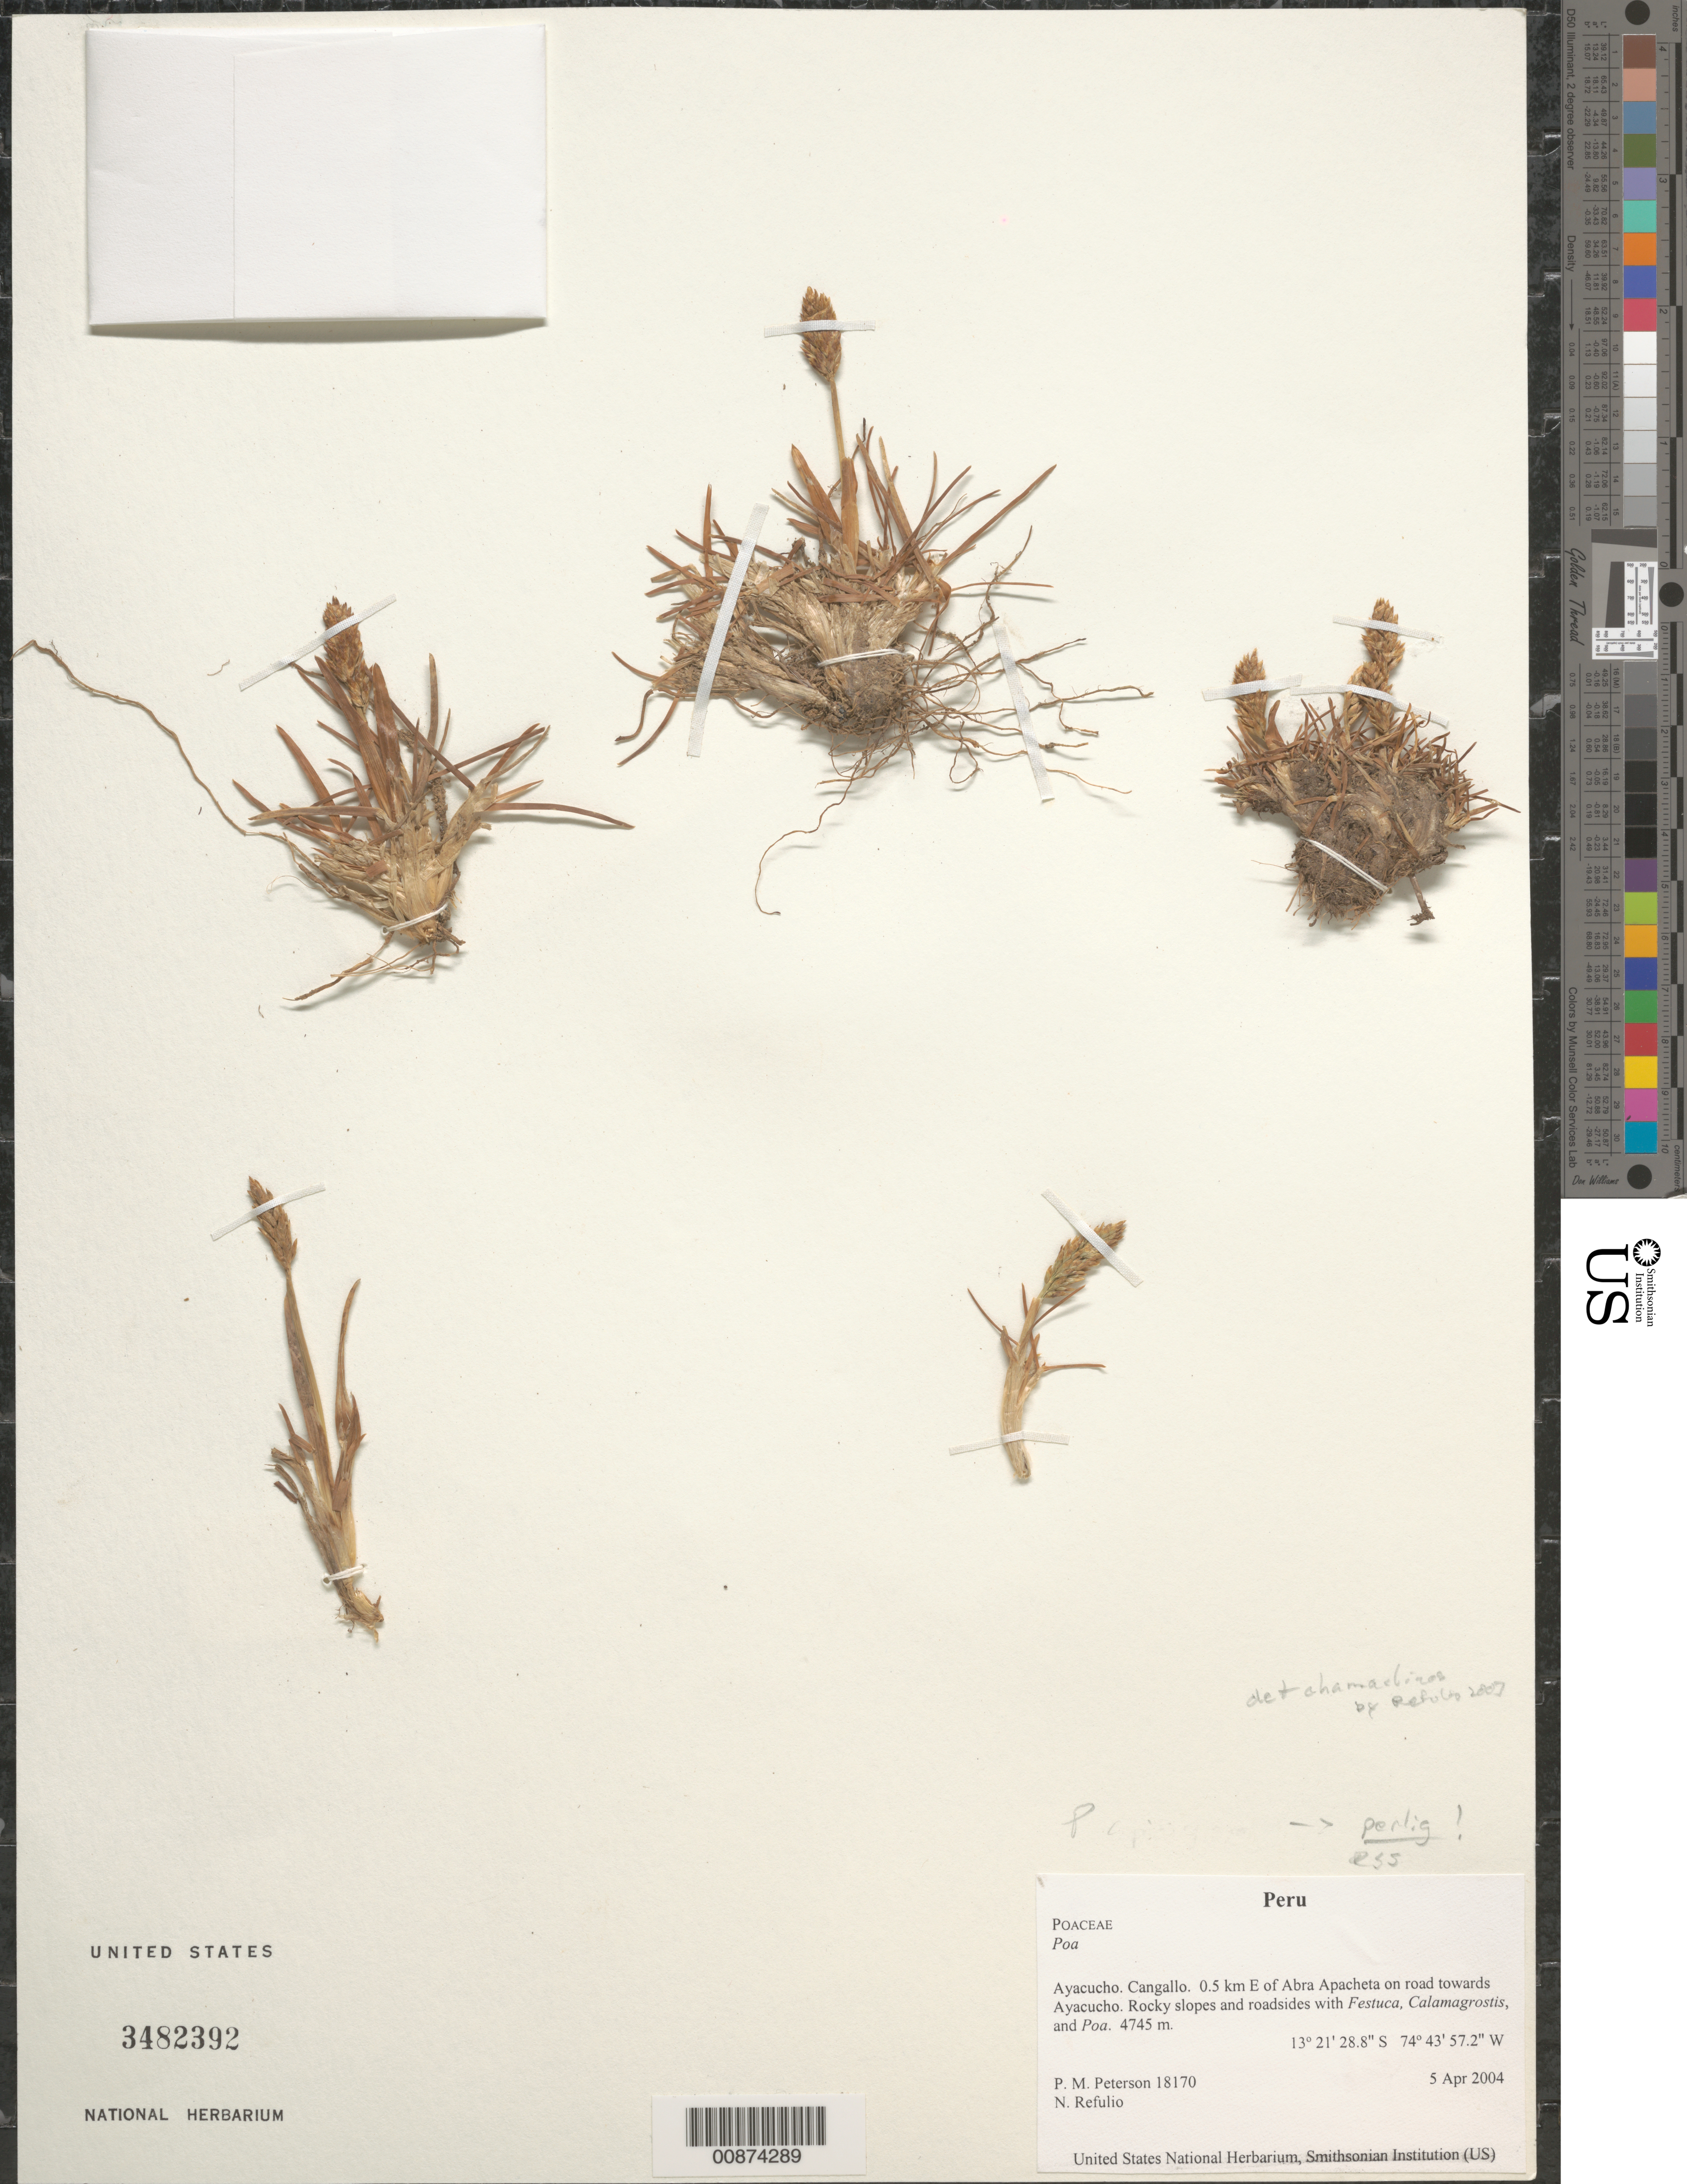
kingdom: Plantae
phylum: Tracheophyta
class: Liliopsida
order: Poales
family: Poaceae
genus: Poa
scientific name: Poa perligulata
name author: Pilg.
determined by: Soreng, Robert J., Research Associate (BOT), Smithsonian Institution - National Museum of Natural History (UNITED STATES)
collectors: P. M. Peterson & N. Refulio-Rodríguez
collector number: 18170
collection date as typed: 05 Apr 2004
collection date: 2004-04-05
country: Peru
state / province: Ayacucho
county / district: Cangallo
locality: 0.5 km E of Abra Apacheta on road towards Ayacucho. Rocky slopes and roadsides with Festuca, Calamagrostis, and Poa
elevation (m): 4745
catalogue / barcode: US 3482392